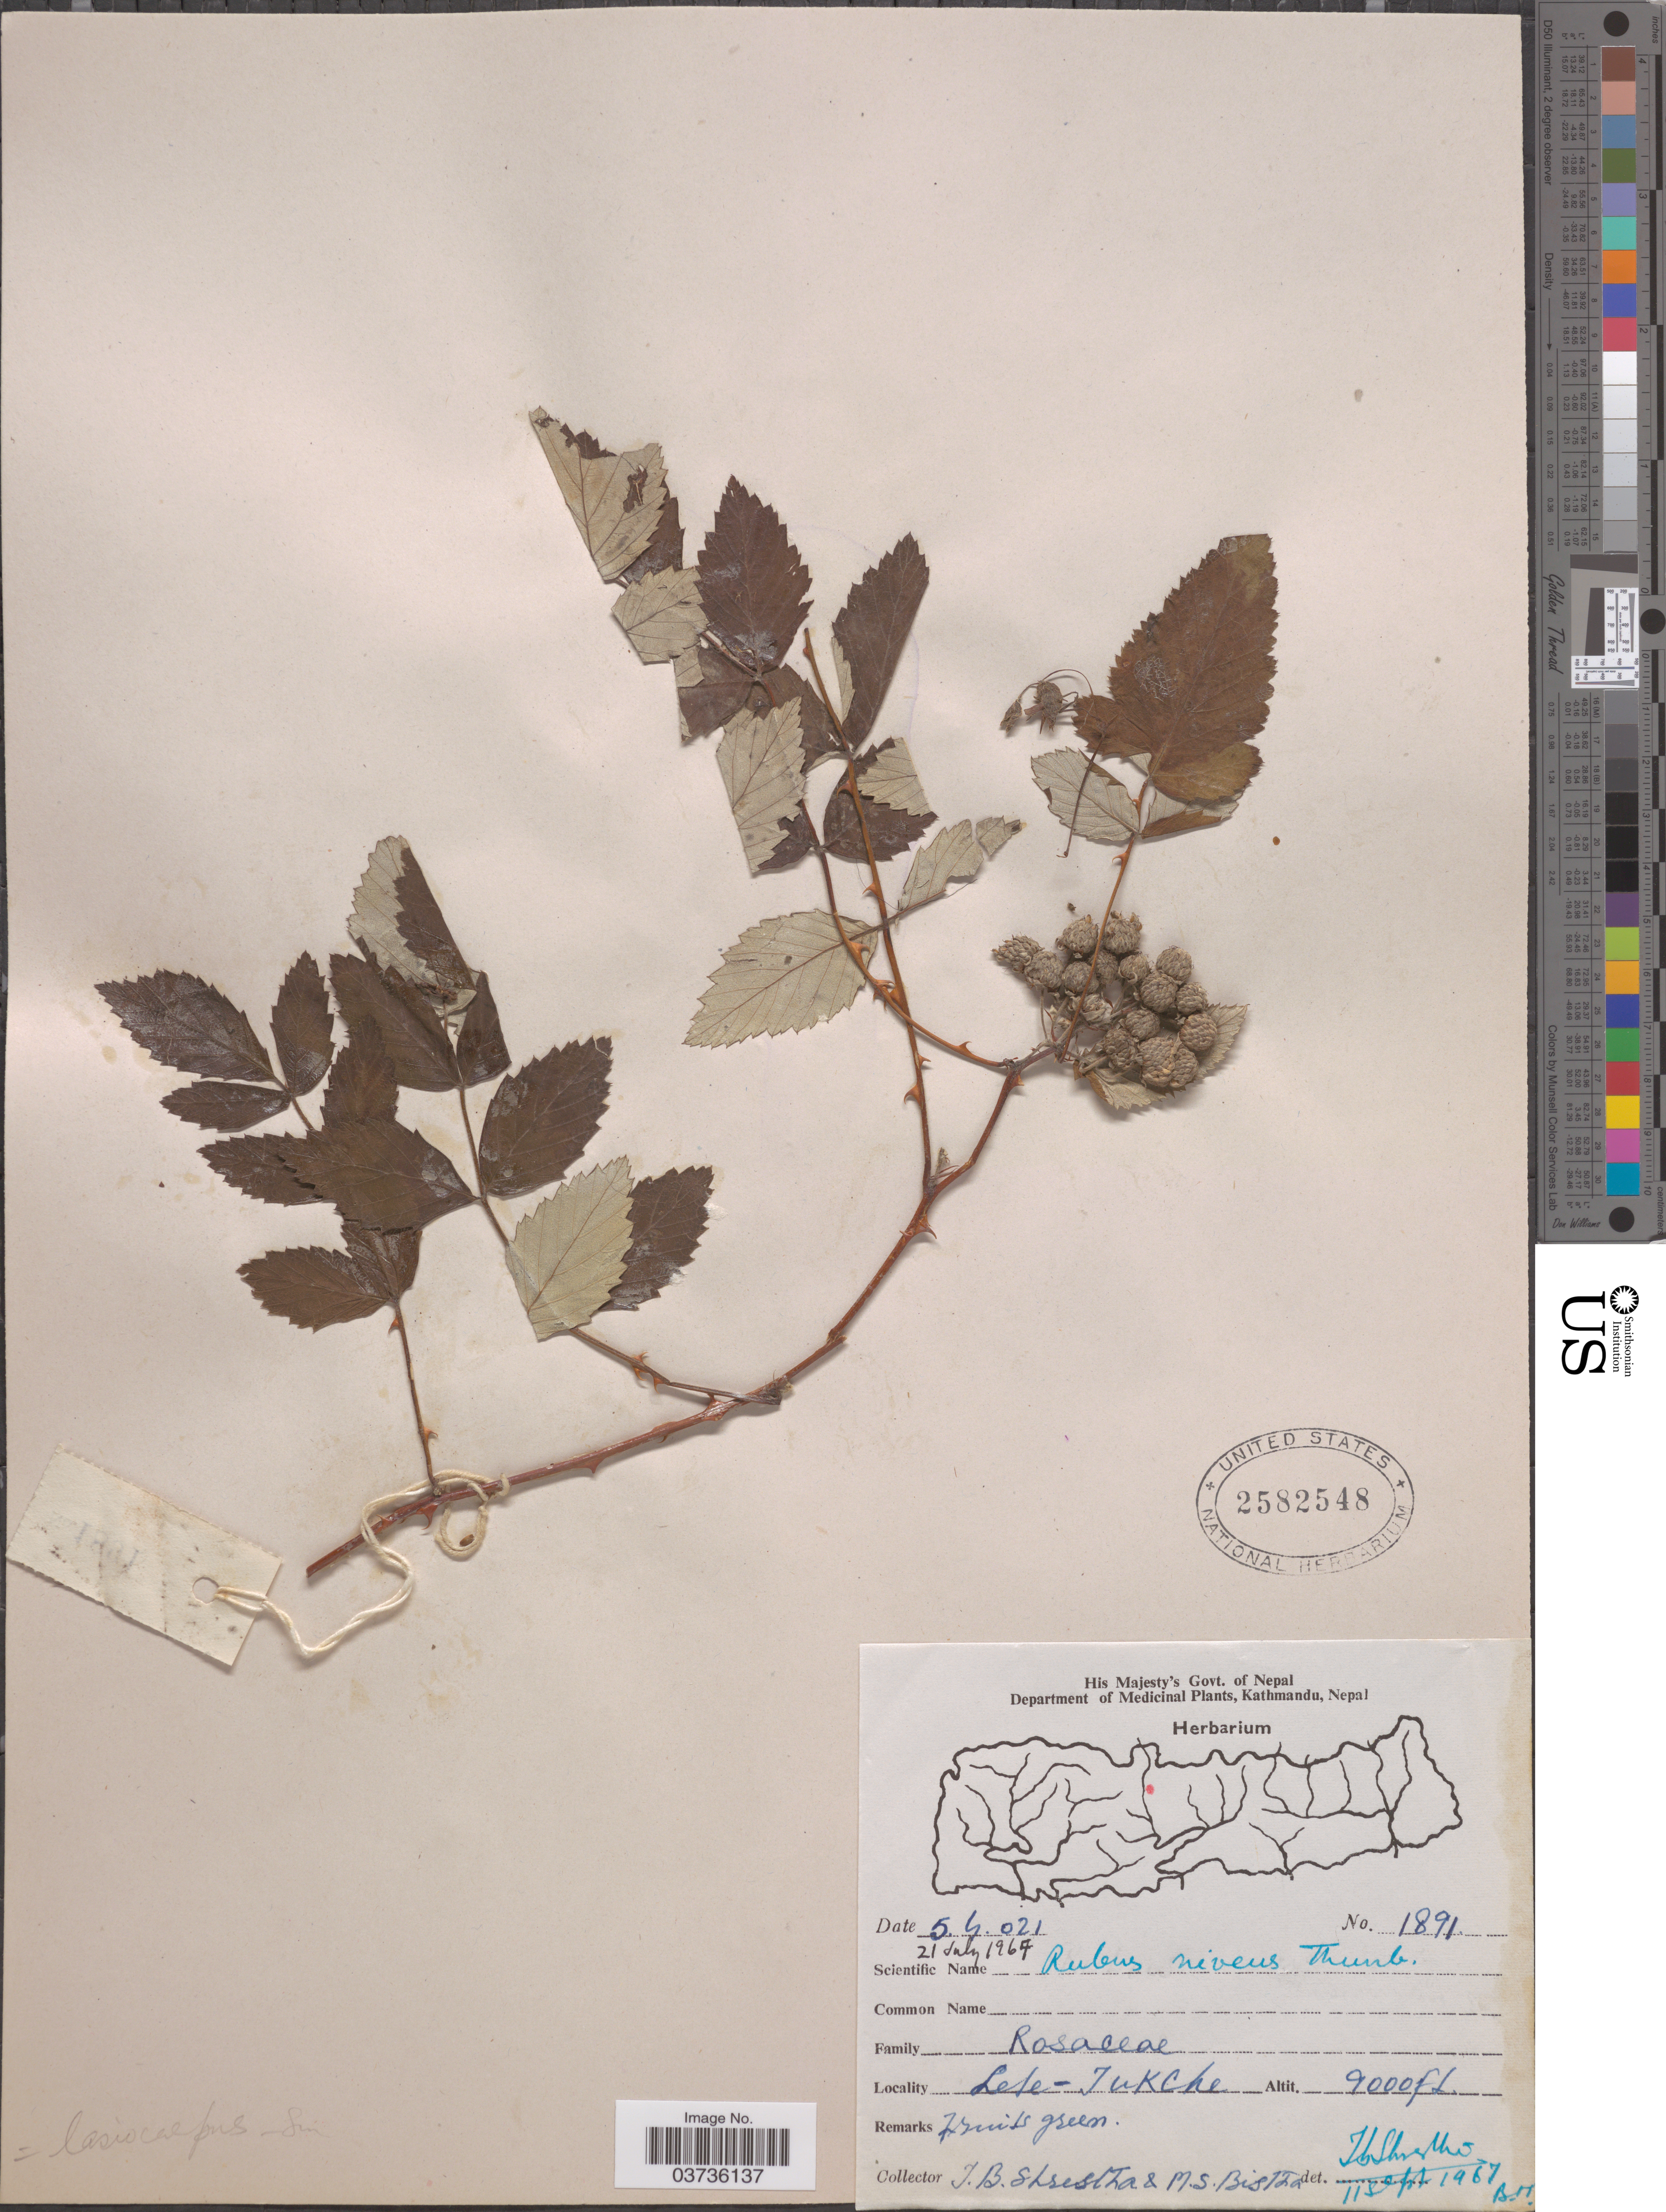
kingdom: Plantae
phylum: Tracheophyta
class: Magnoliopsida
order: Rosales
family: Rosaceae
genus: Rubus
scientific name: Rubus niveus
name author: Thunb.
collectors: T. B. Shrestha & M. Bistha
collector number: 1891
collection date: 1967-07-21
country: Nepal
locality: Lele-Tuckche.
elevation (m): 2743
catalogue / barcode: US 2582548